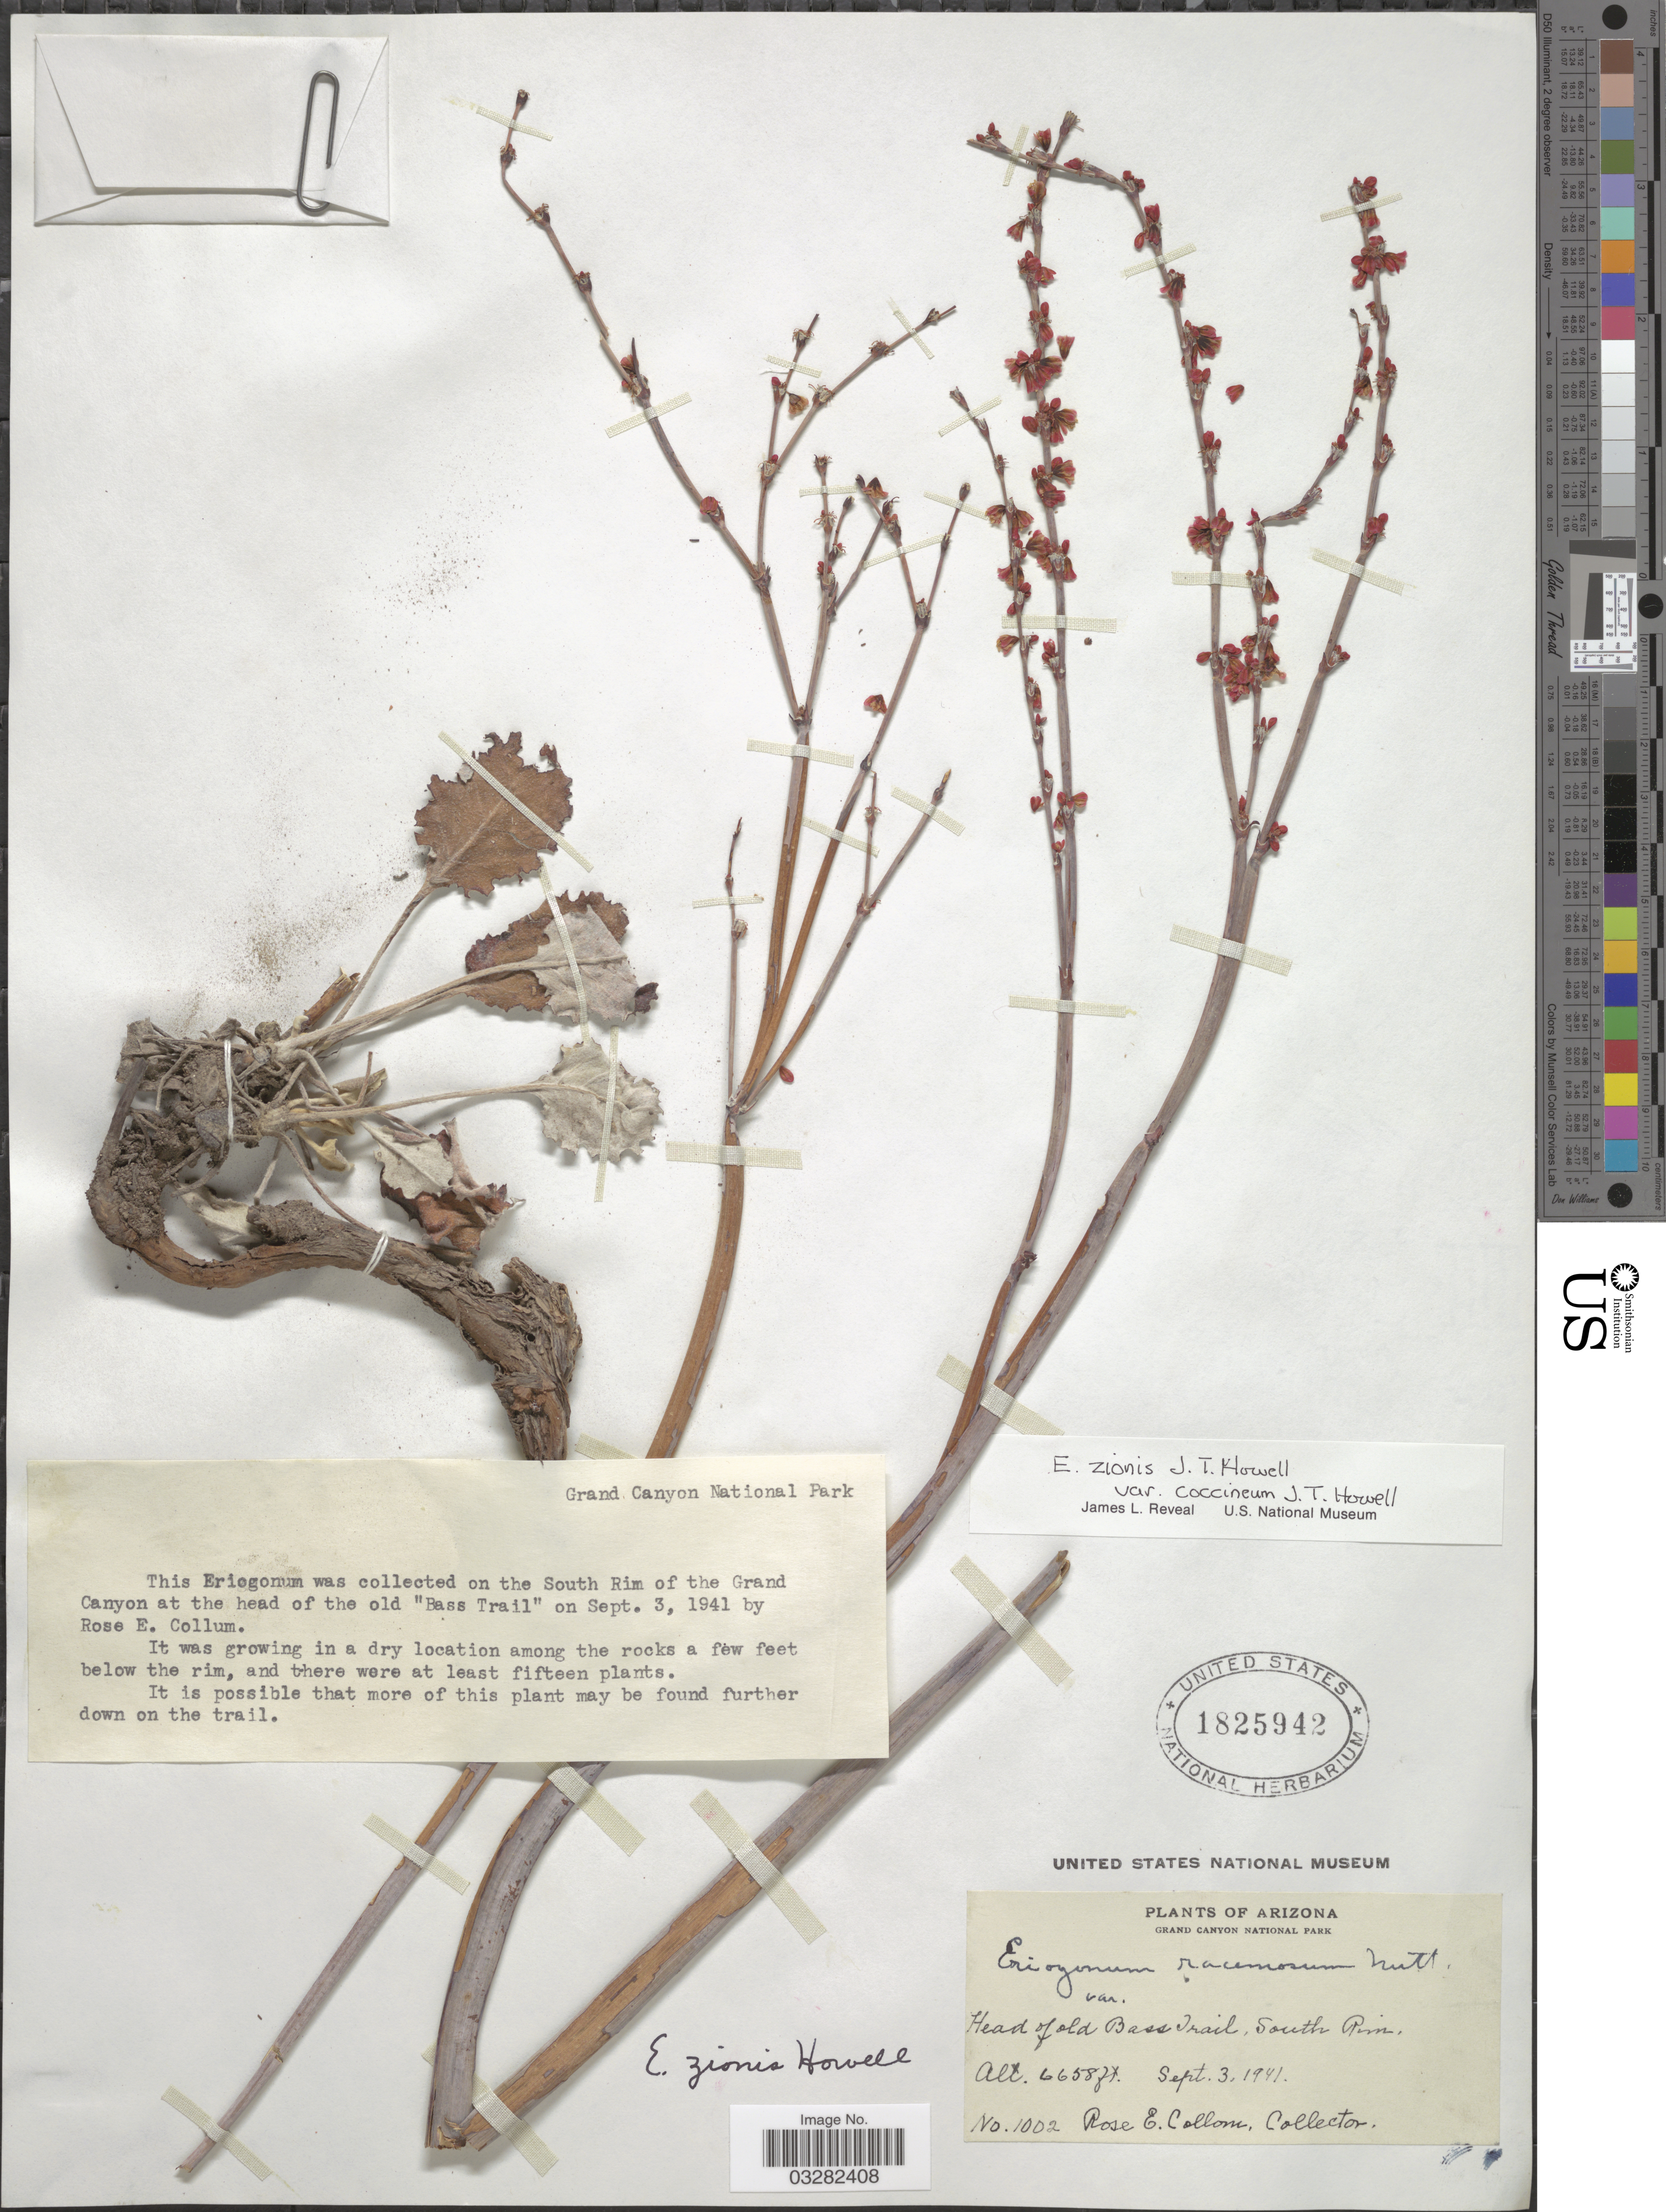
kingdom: Plantae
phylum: Tracheophyta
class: Magnoliopsida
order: Caryophyllales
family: Polygonaceae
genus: Eriogonum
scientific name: Eriogonum zionis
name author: J.T. Howell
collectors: R. E. Collom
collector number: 1002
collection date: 1941-09-03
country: United States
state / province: Arizona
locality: Grand Canyon National Park. Head of old Bass Trail, South Rim.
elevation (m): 2029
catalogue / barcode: US 1825942